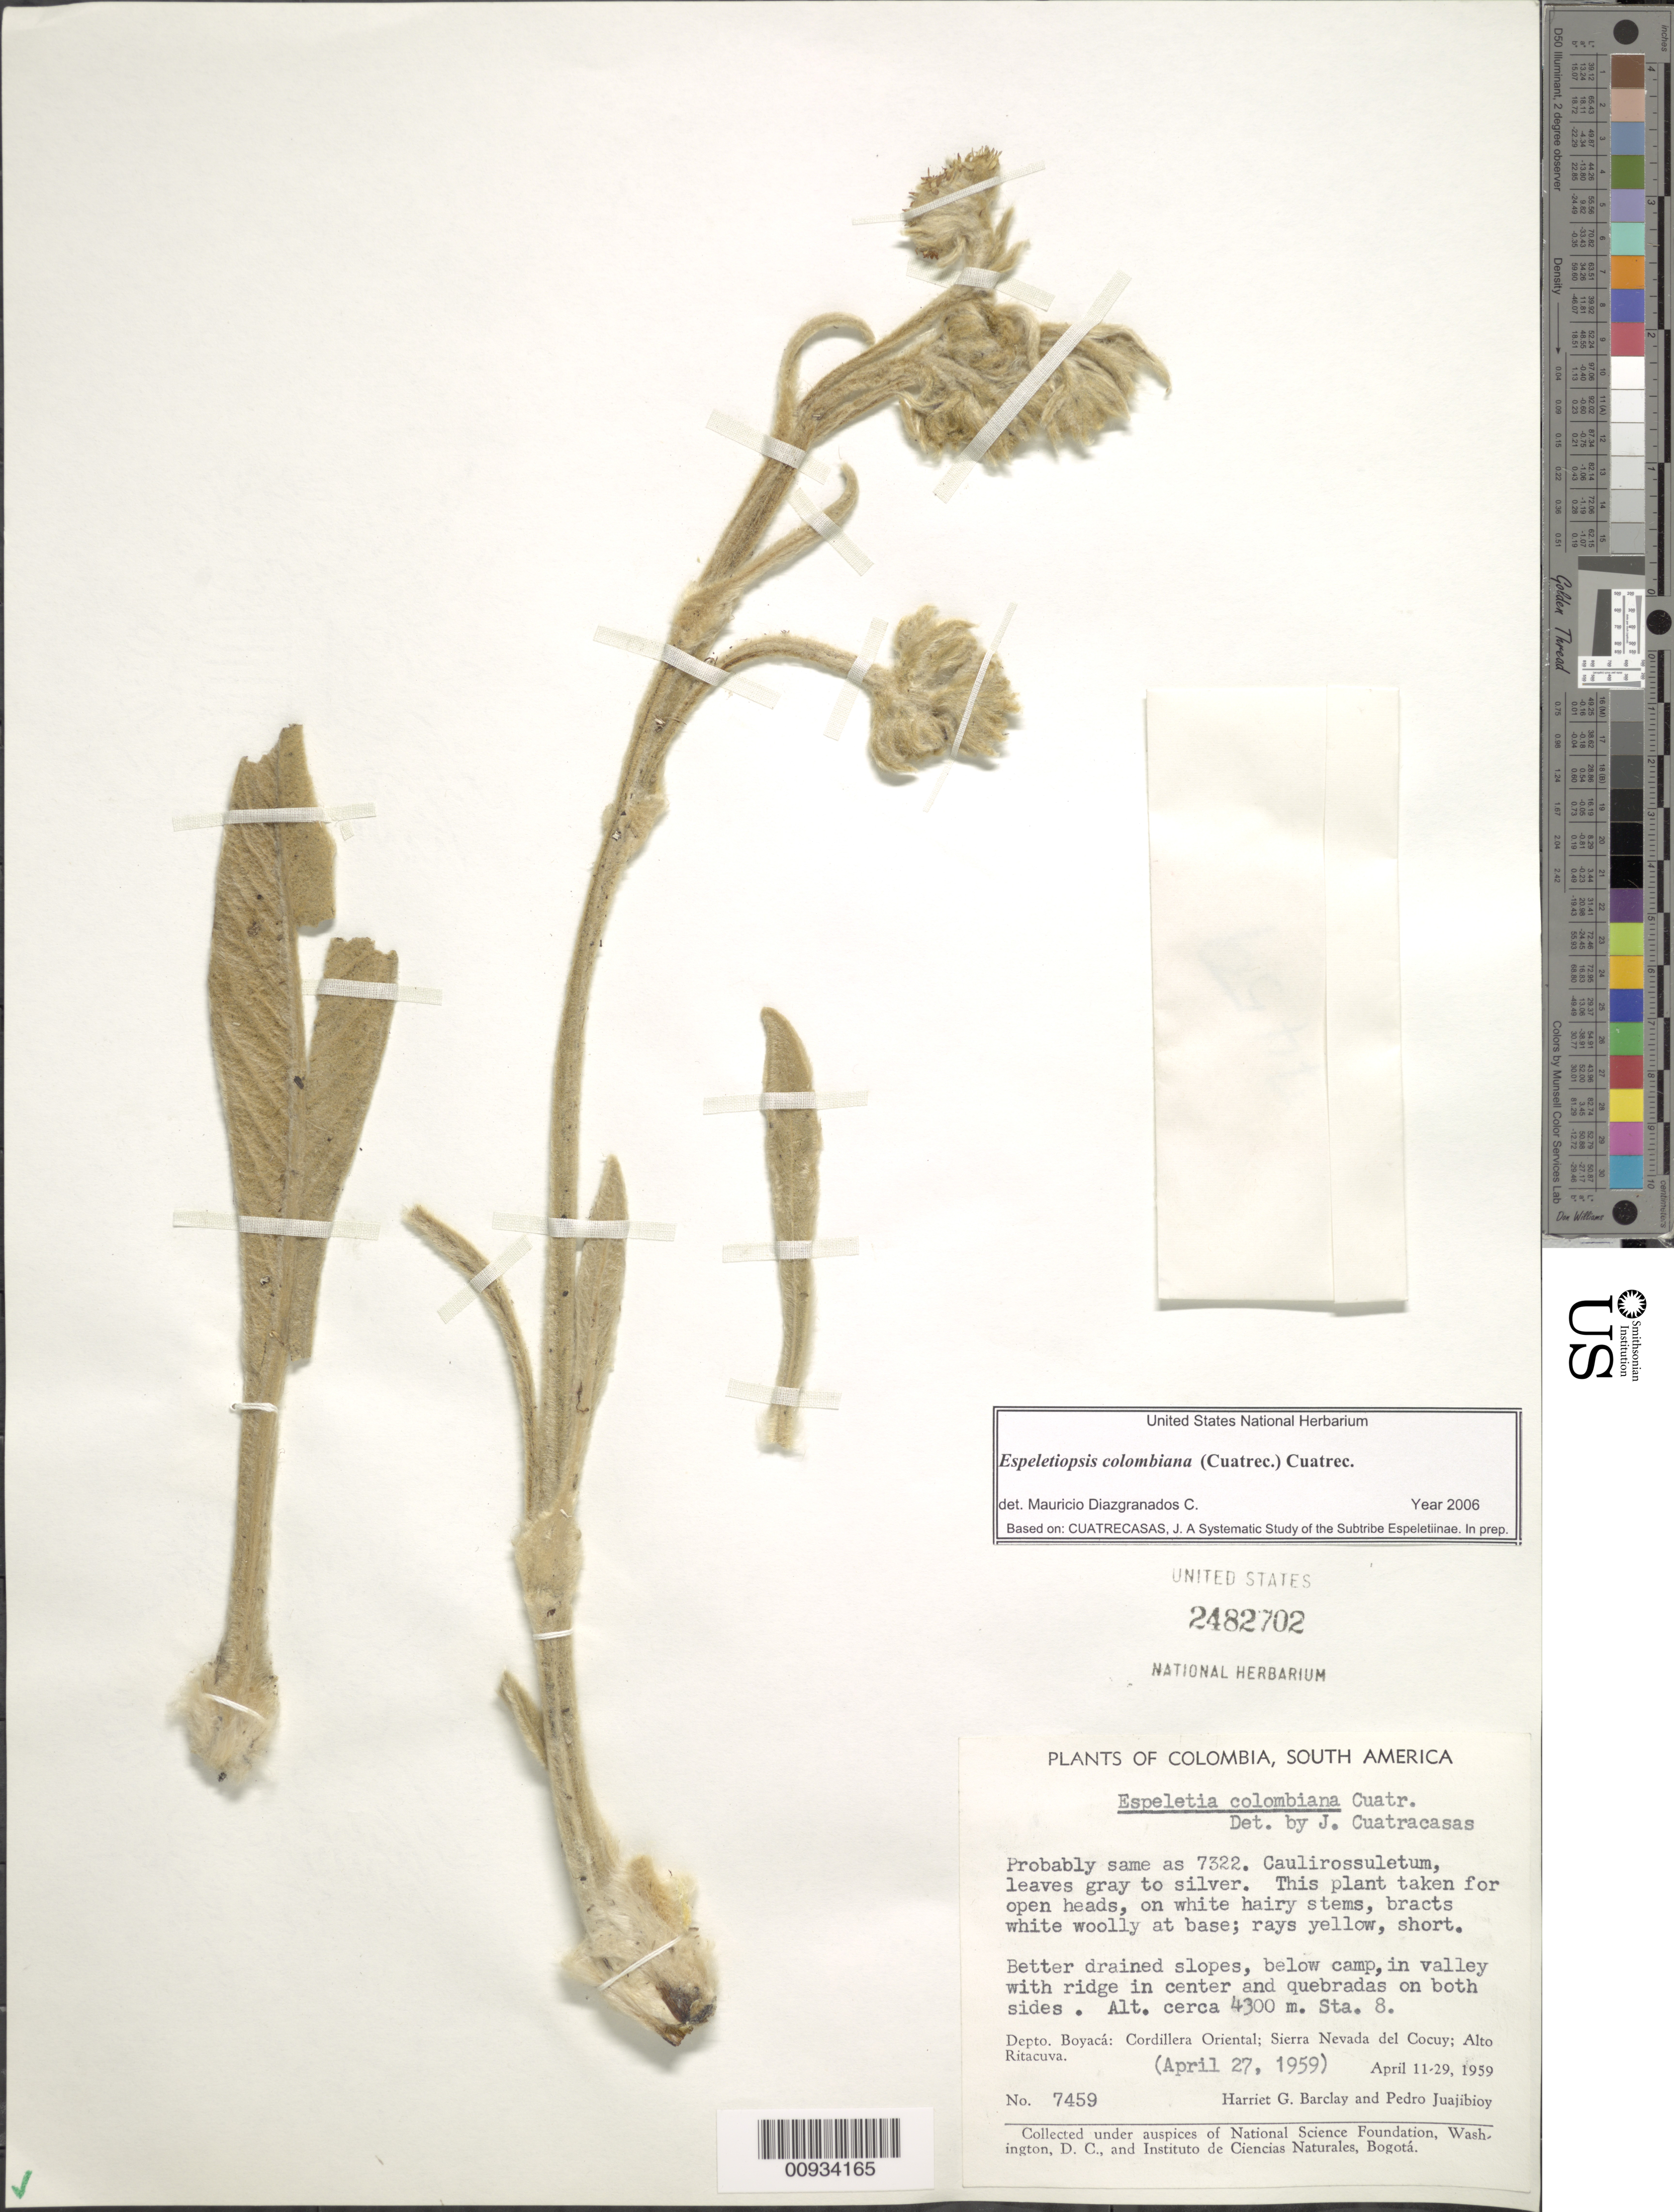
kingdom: Plantae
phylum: Tracheophyta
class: Magnoliopsida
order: Asterales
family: Asteraceae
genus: Espeletiopsis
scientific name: Espeletiopsis colombiana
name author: (Cuatrec.) Cuatrec.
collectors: H. G. Barclay & P. Juajibioy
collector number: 7459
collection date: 1959-04-27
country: Colombia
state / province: Boyacá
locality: South America, Sta. 8, Cordillera Oriental, Sierra Nevada del Cocuy, Alto Ritacuva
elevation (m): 4300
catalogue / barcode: US 2482702